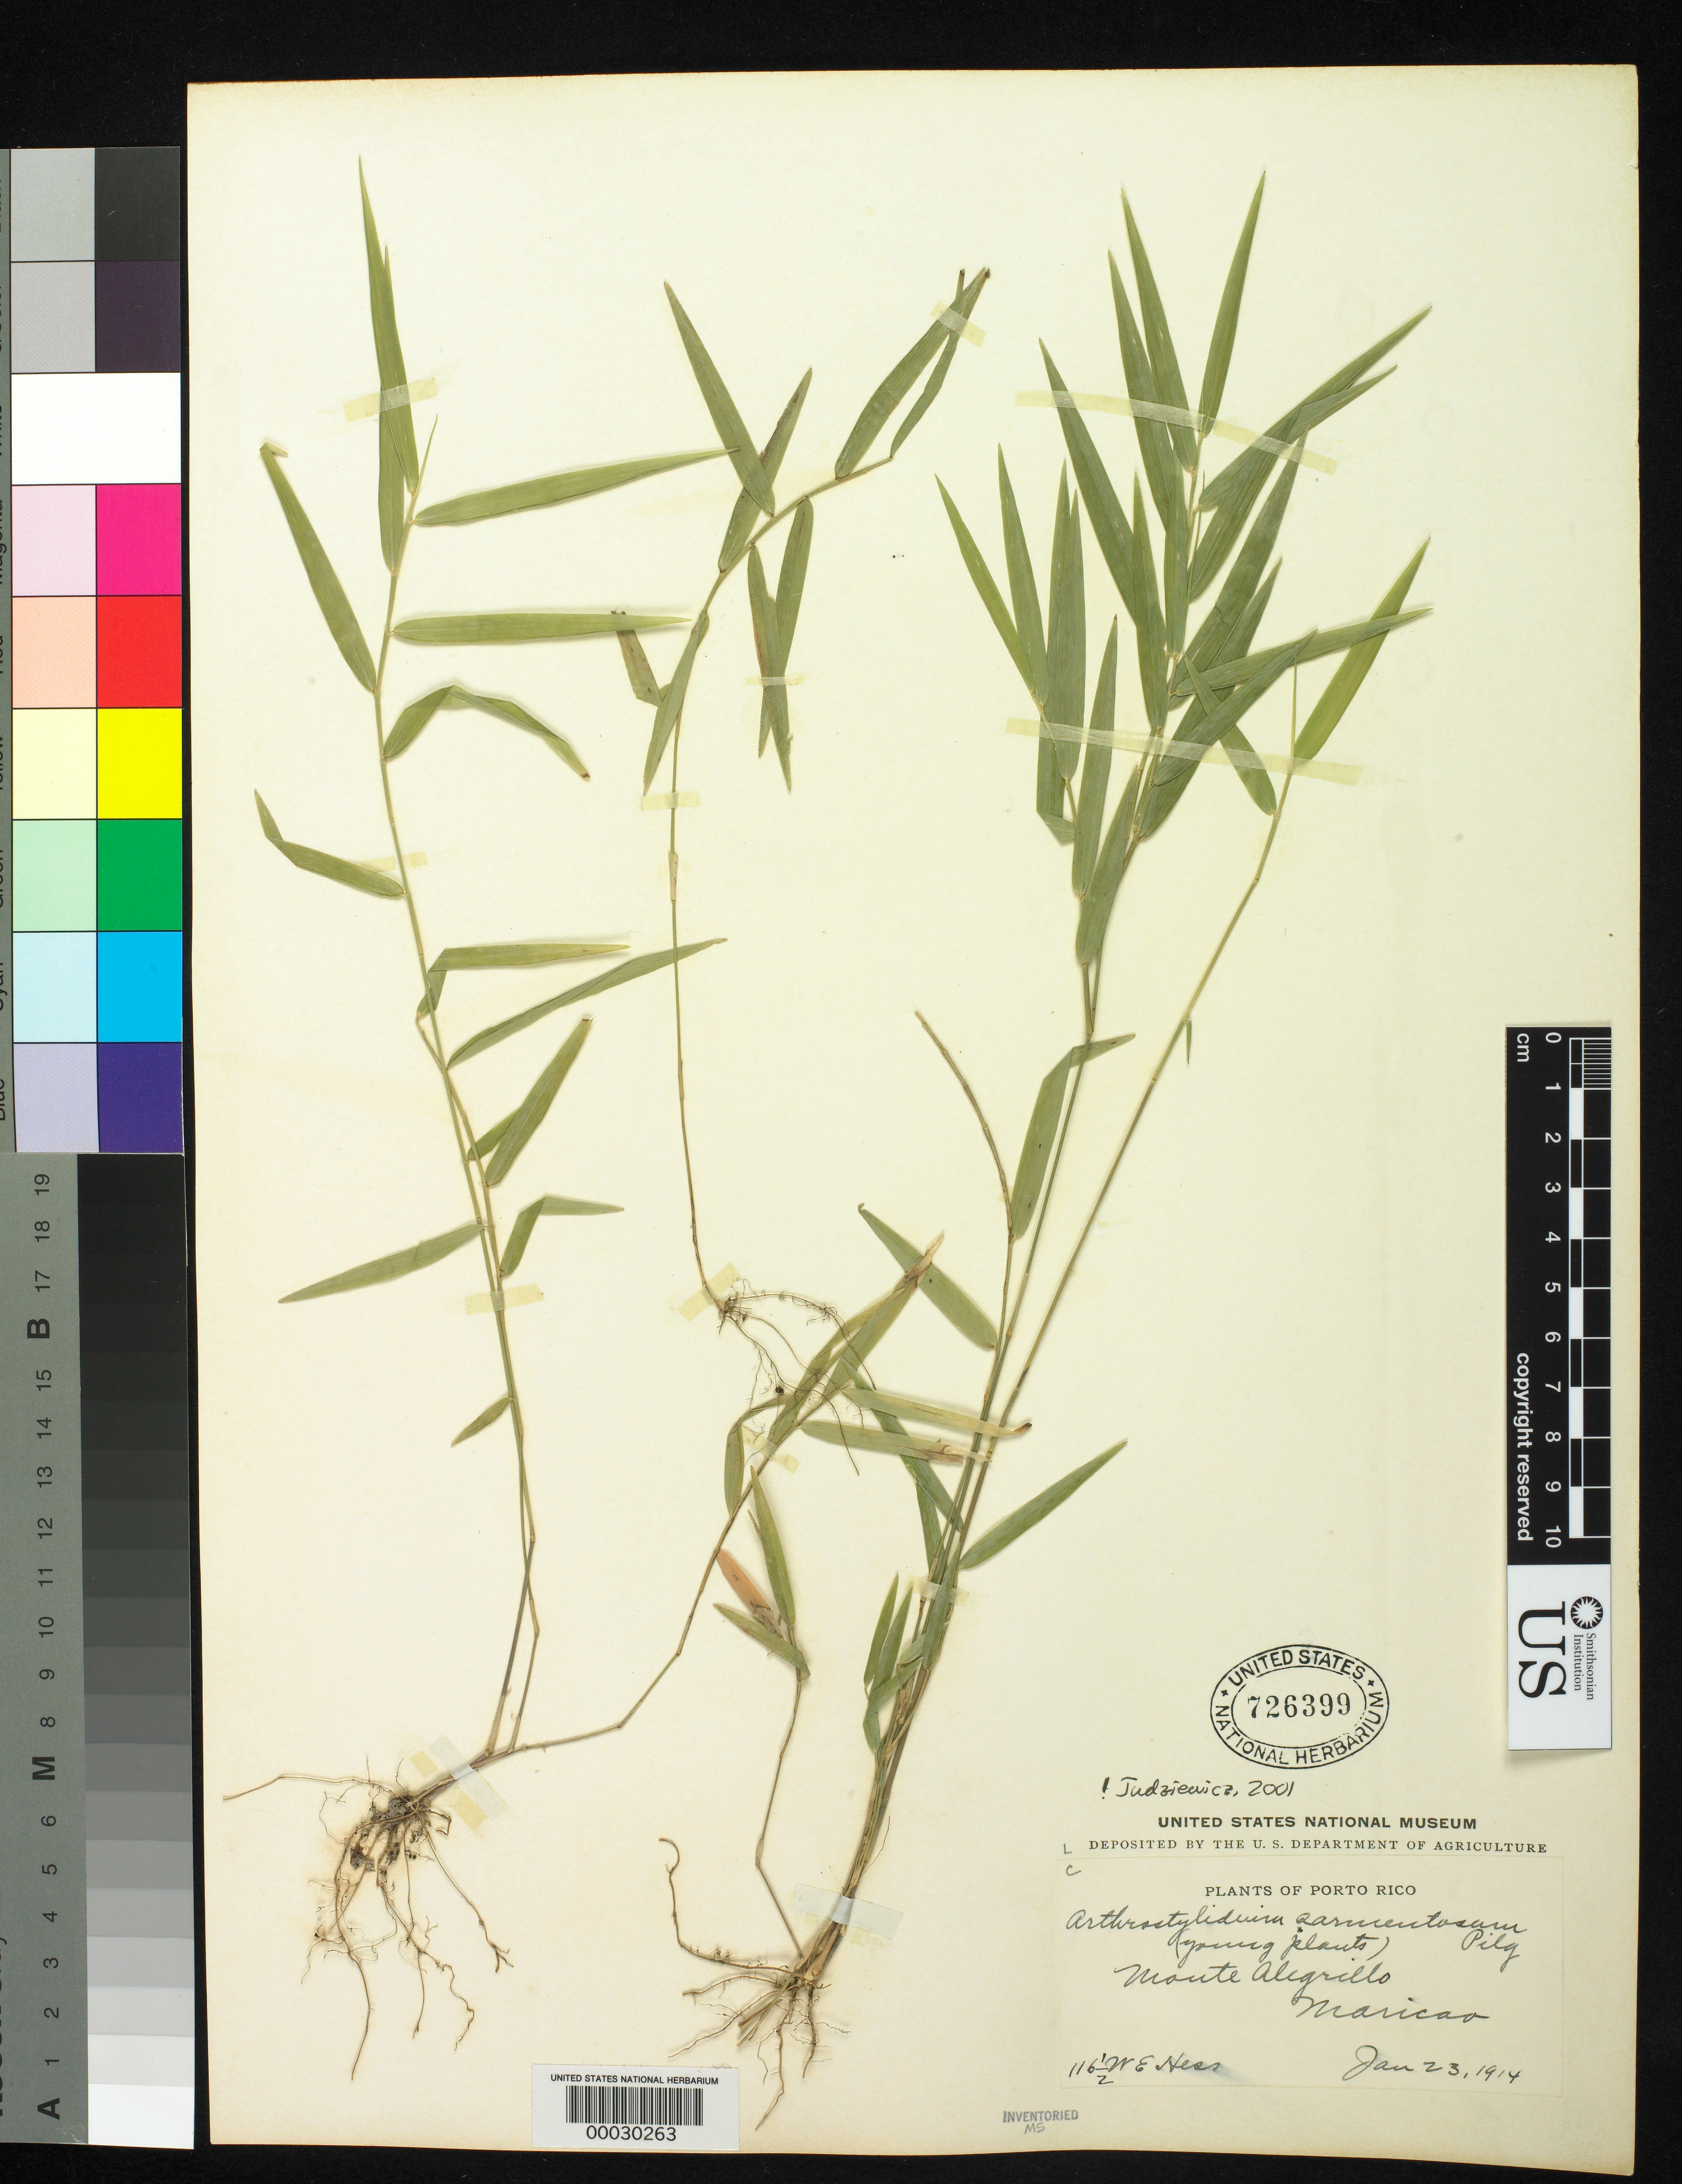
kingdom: Plantae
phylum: Tracheophyta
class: Liliopsida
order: Poales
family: Poaceae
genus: Arthrostylidium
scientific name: Arthrostylidium sarmentosum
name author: Pilg. in Urb.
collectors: W. Hess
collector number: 116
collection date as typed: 23 Jan 1914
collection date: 1914-01-23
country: Puerto Rico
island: Greater Antilles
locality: Monte alegrillo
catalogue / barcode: US 726399